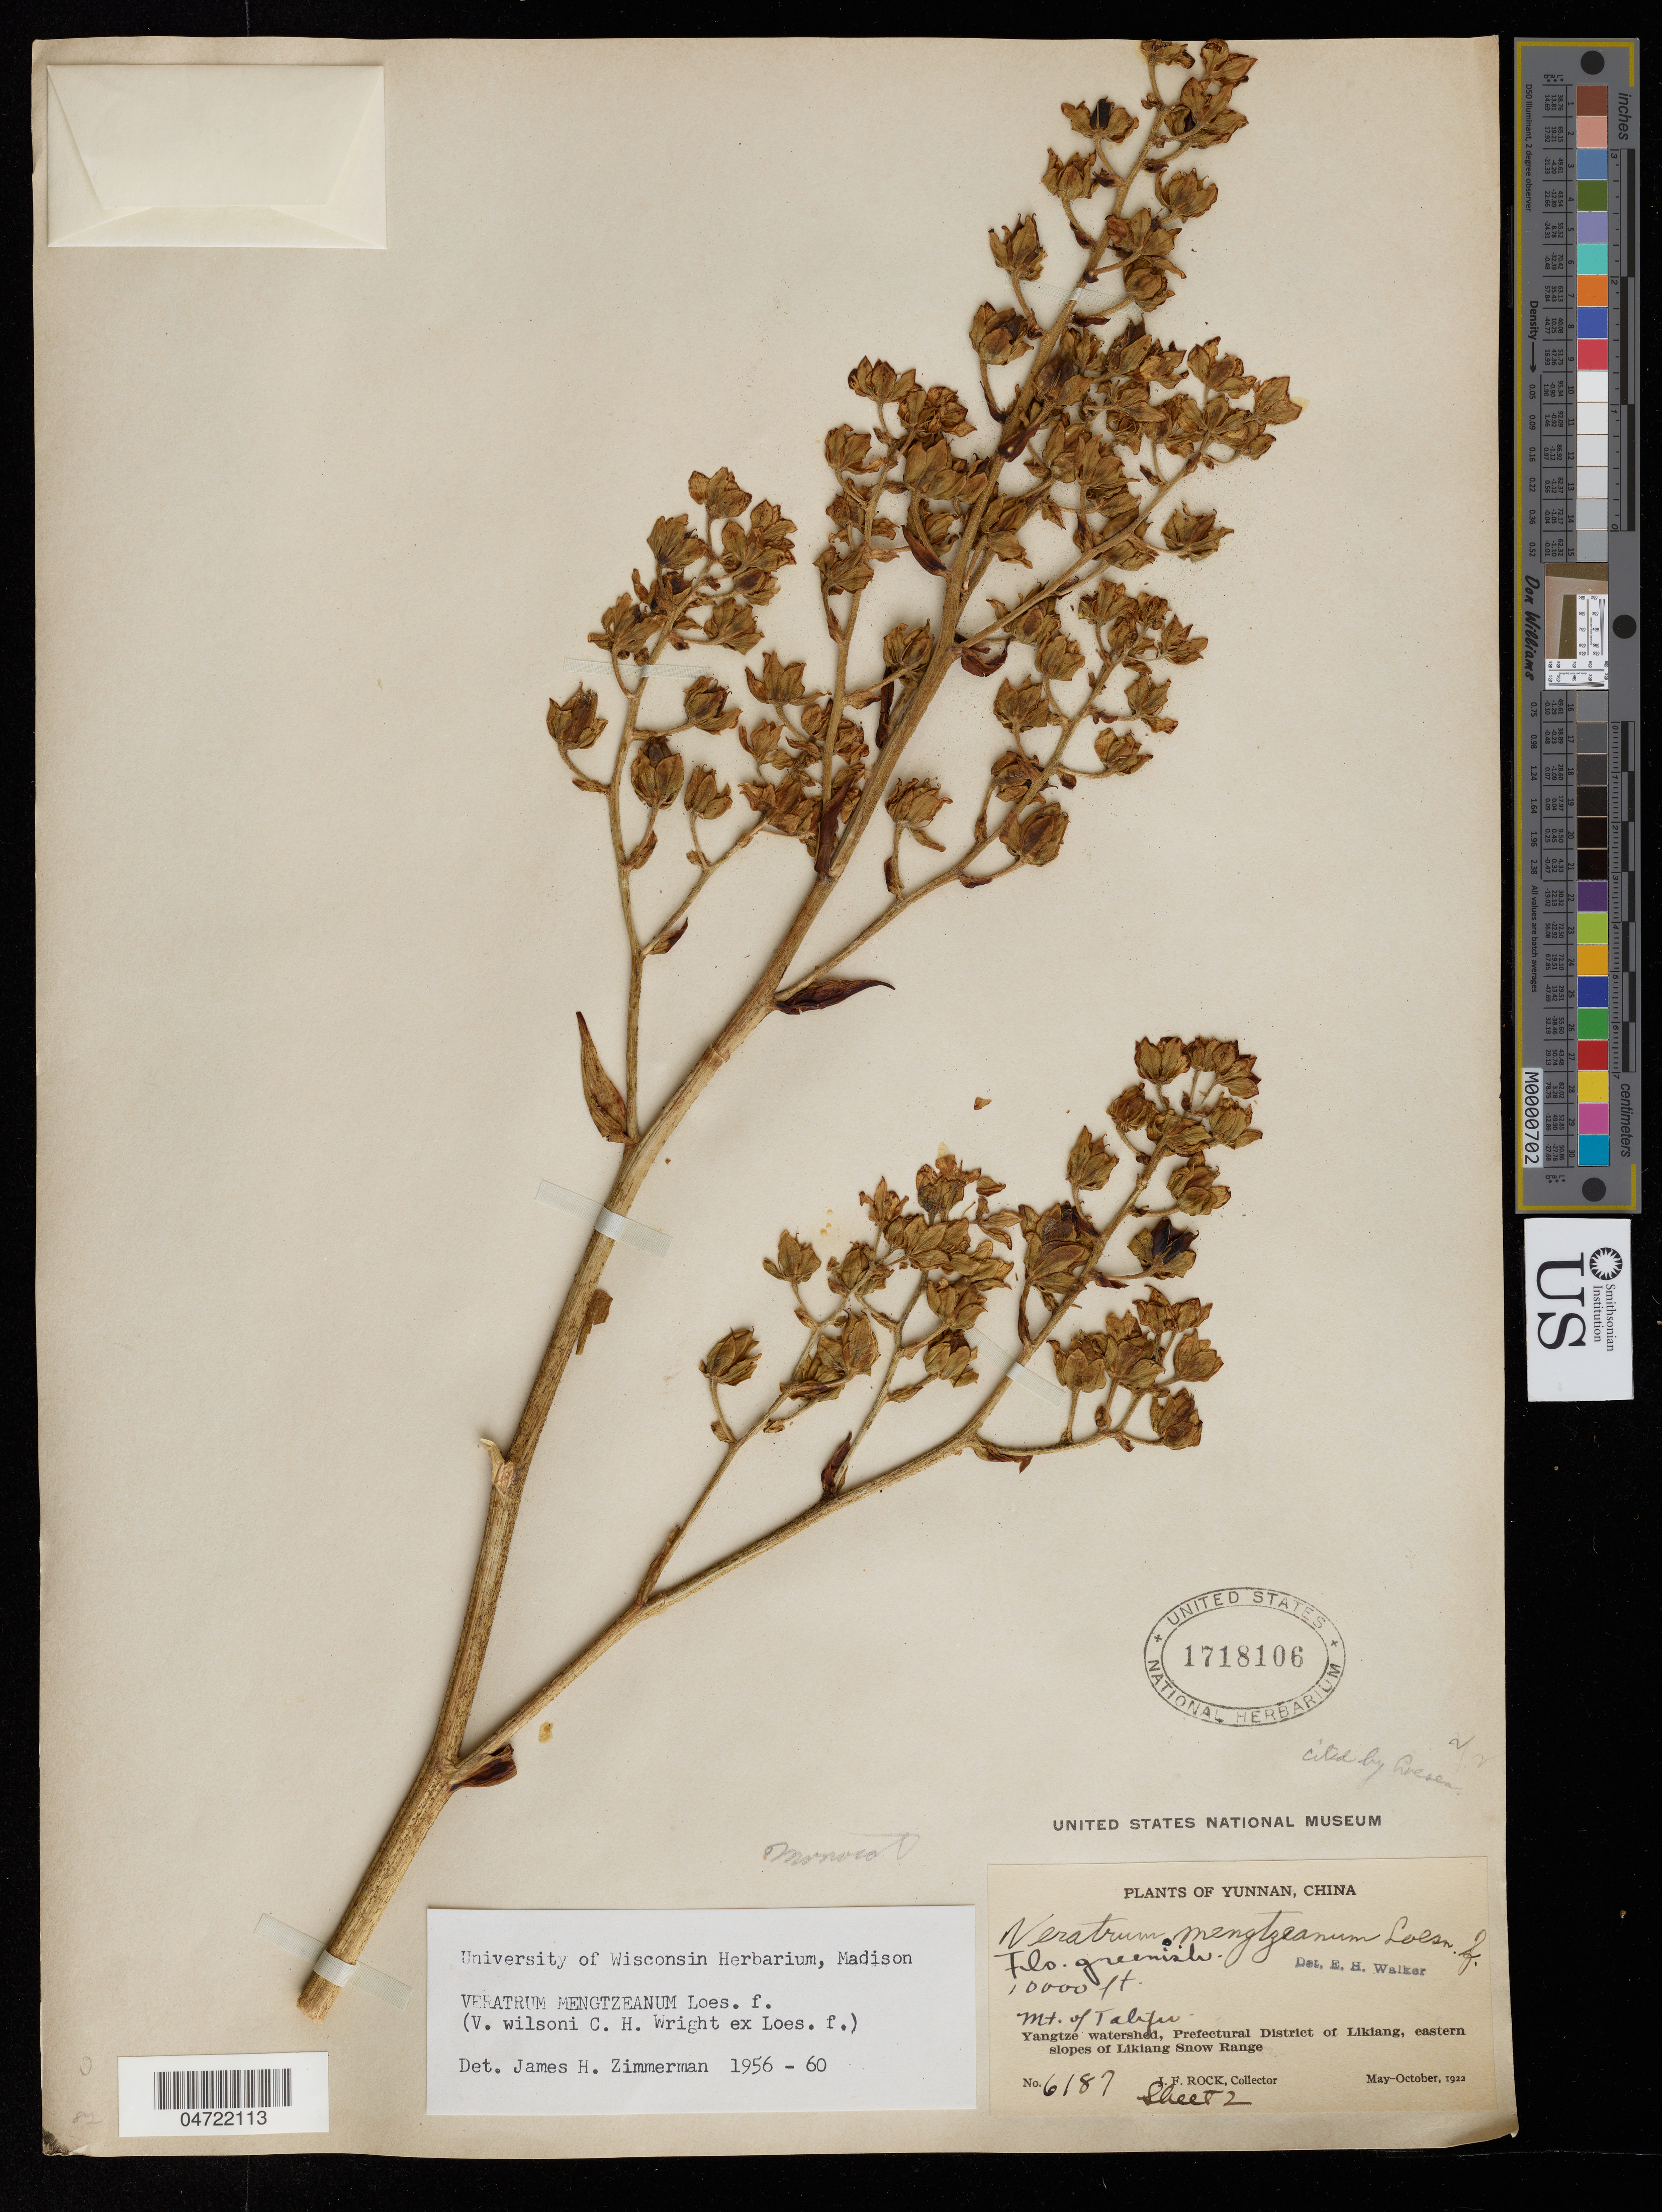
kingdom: Plantae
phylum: Tracheophyta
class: Liliopsida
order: Liliales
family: Melanthiaceae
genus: Veratrum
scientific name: Veratrum mengtzeanum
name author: Loes.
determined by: Zimmerman, James Hall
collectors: J. Rock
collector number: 6187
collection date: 1922-05/1922-10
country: China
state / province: Yunnan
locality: Yangtze watershed, Prefectural District o Likiang, eatsern slopes of Likiang Snow Range.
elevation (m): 3048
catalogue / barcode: US 1718106